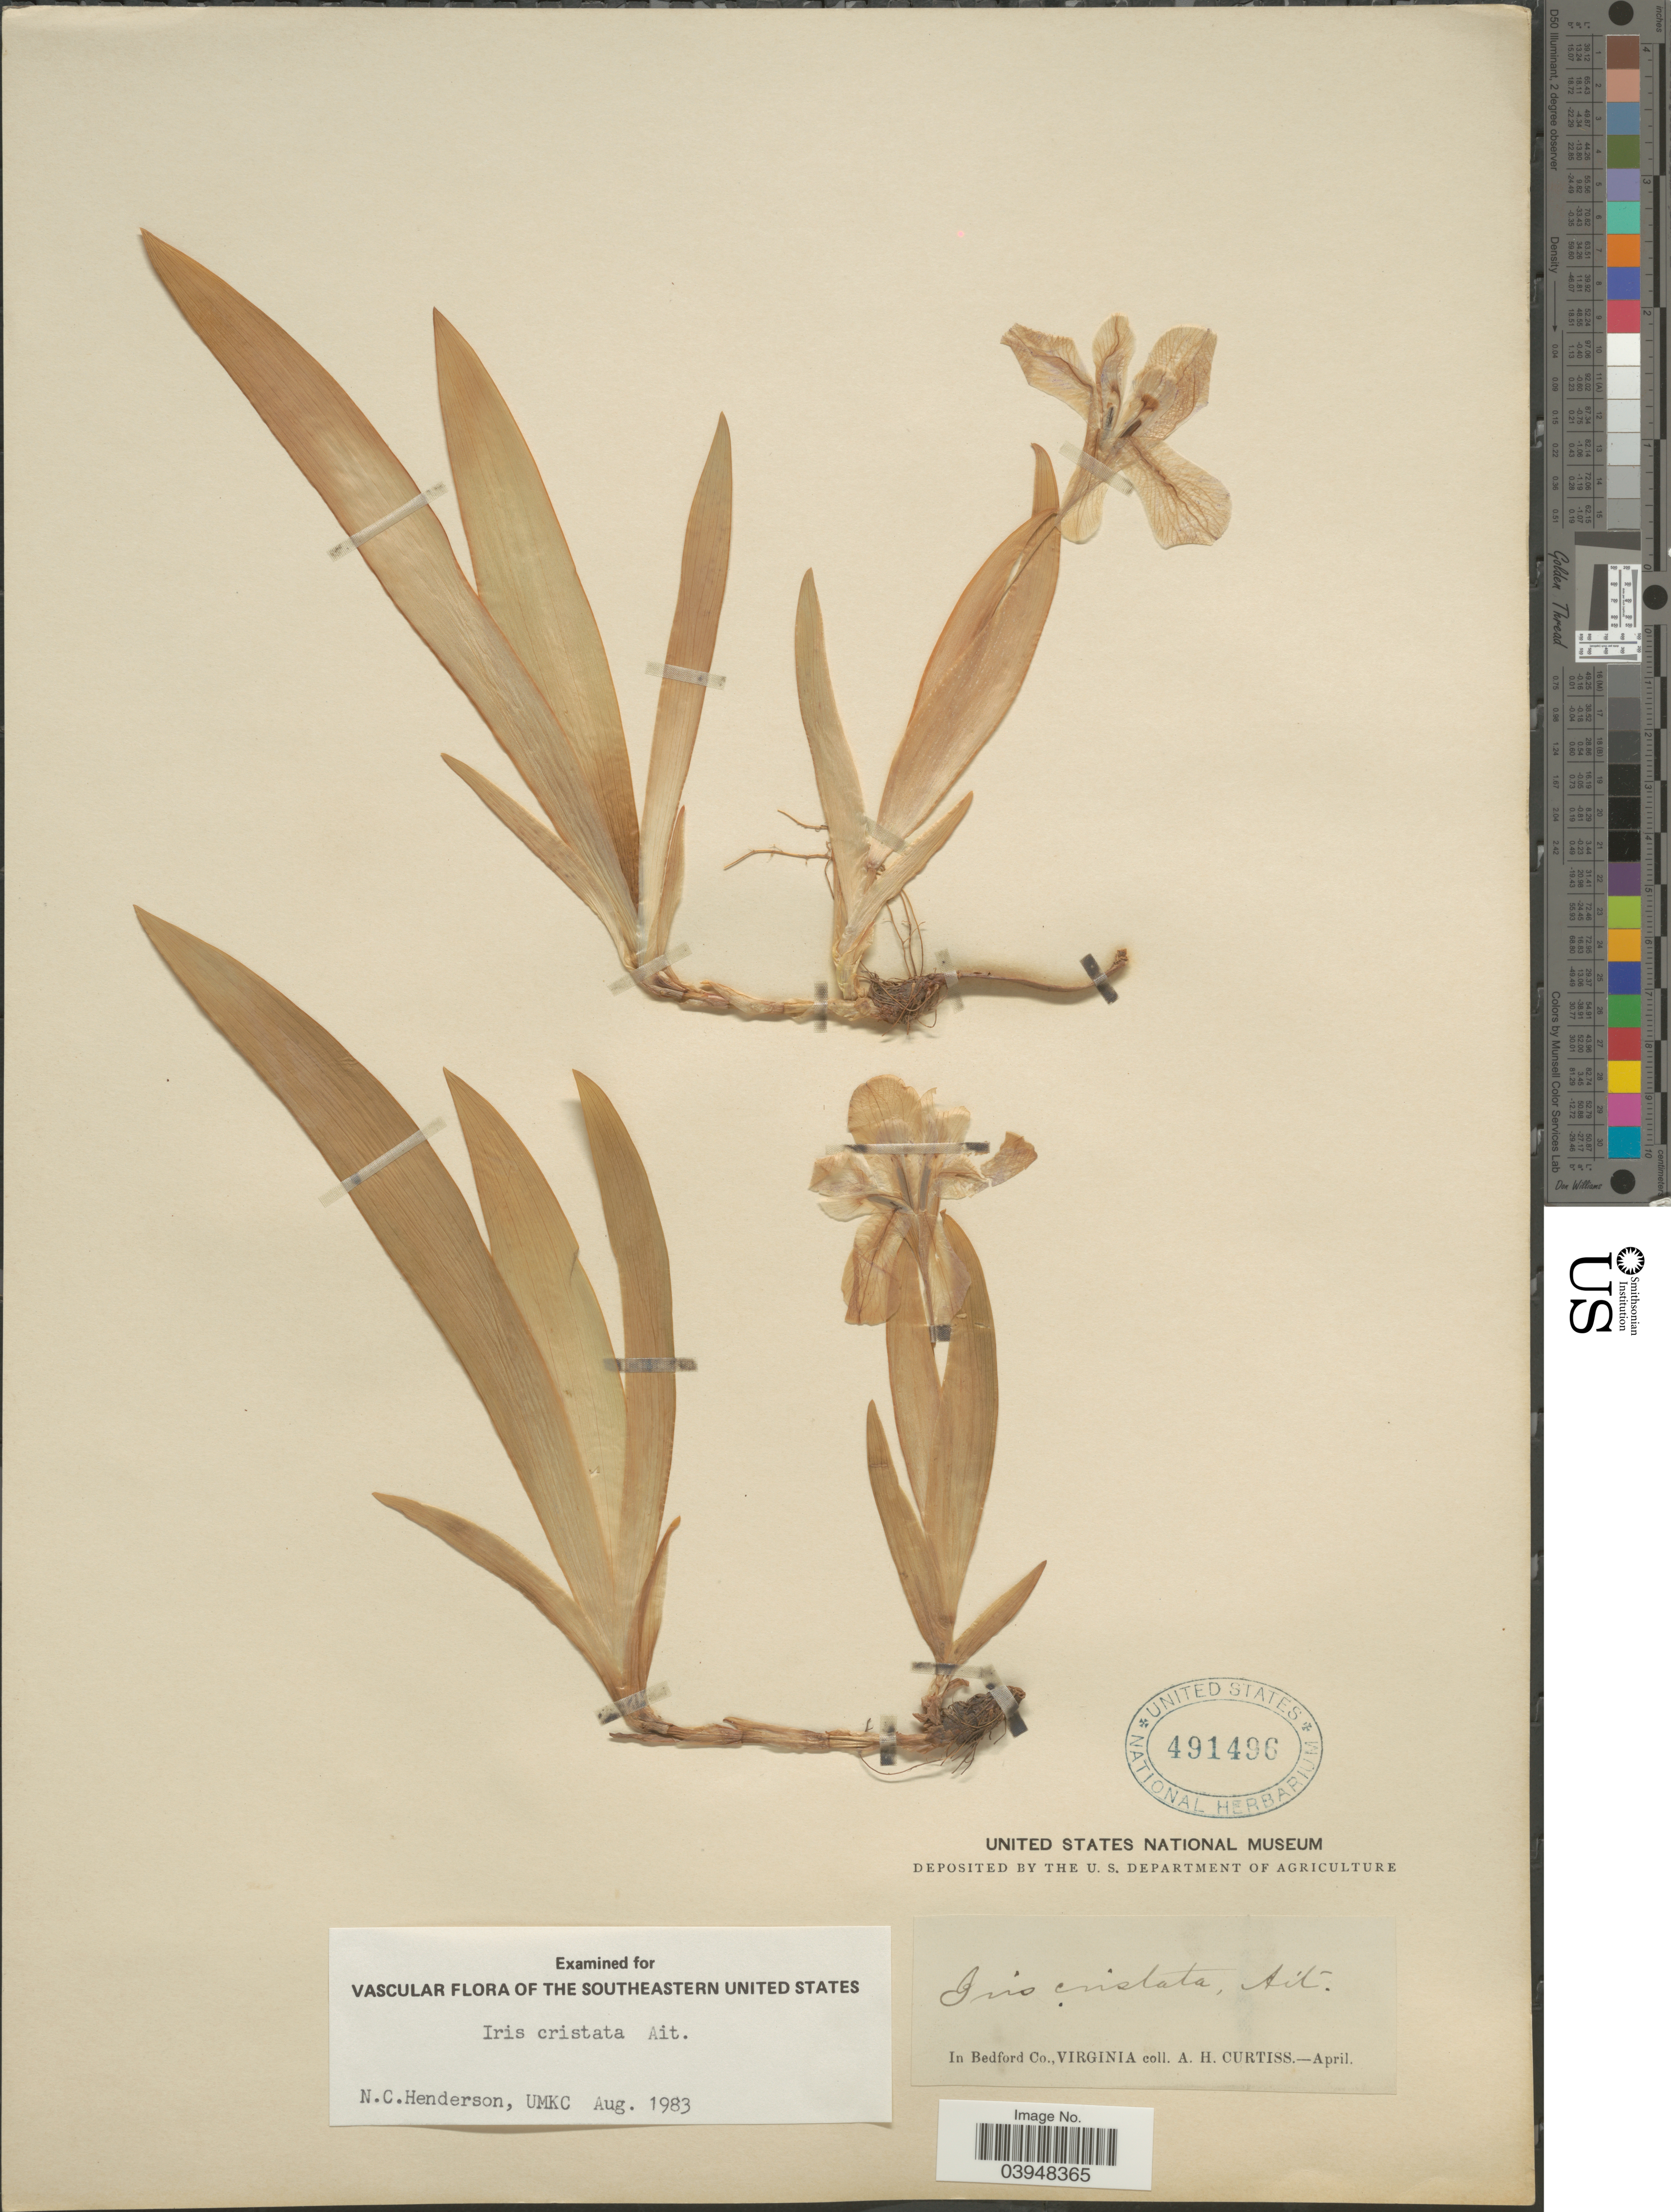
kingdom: Plantae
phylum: Tracheophyta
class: Liliopsida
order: Asparagales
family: Iridaceae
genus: Iris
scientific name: Iris cristata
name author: Aiton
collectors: A. H. Curtiss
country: United States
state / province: Virginia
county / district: Bedford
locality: In Bedford Co.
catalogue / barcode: US 491496